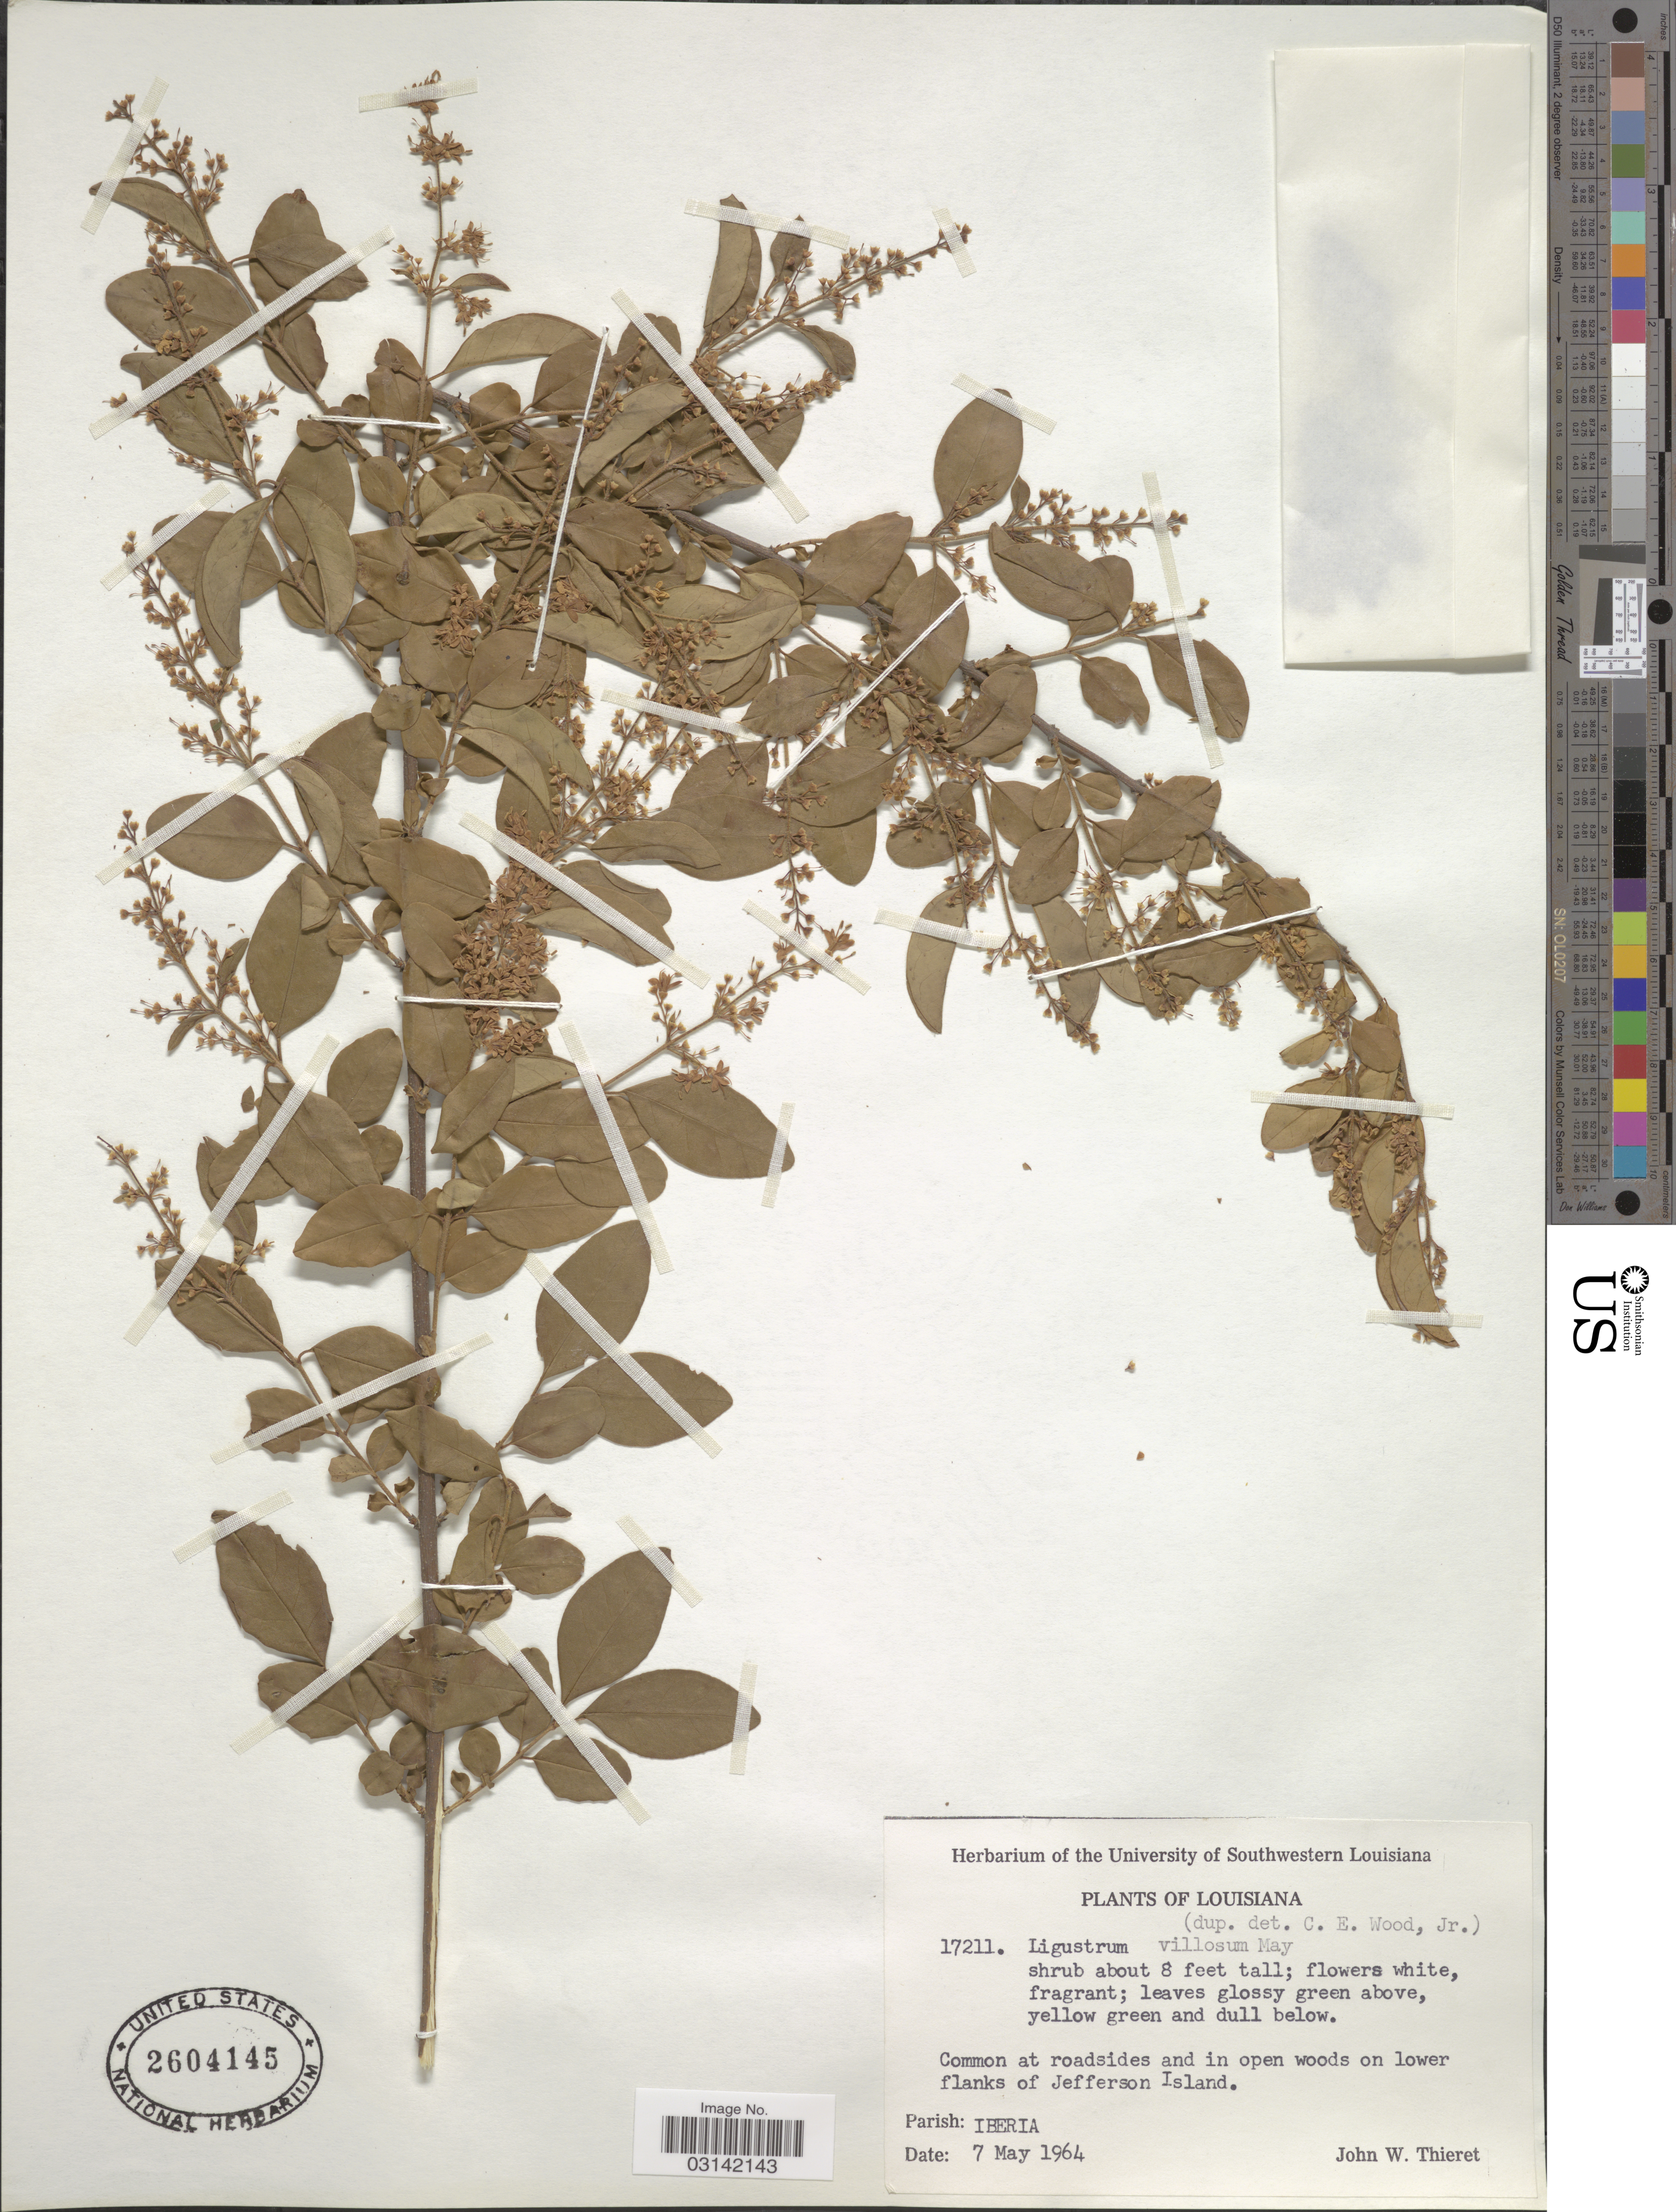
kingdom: Plantae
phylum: Tracheophyta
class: Magnoliopsida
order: Lamiales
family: Oleaceae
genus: Ligustrum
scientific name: Ligustrum villosum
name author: May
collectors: J. W. Thieret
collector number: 17211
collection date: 1964-05-07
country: United States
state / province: Louisiana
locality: Common at roadsides and in open woods on lower flanks of Jefferson Island. Parish: Iberia.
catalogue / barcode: US 2604145